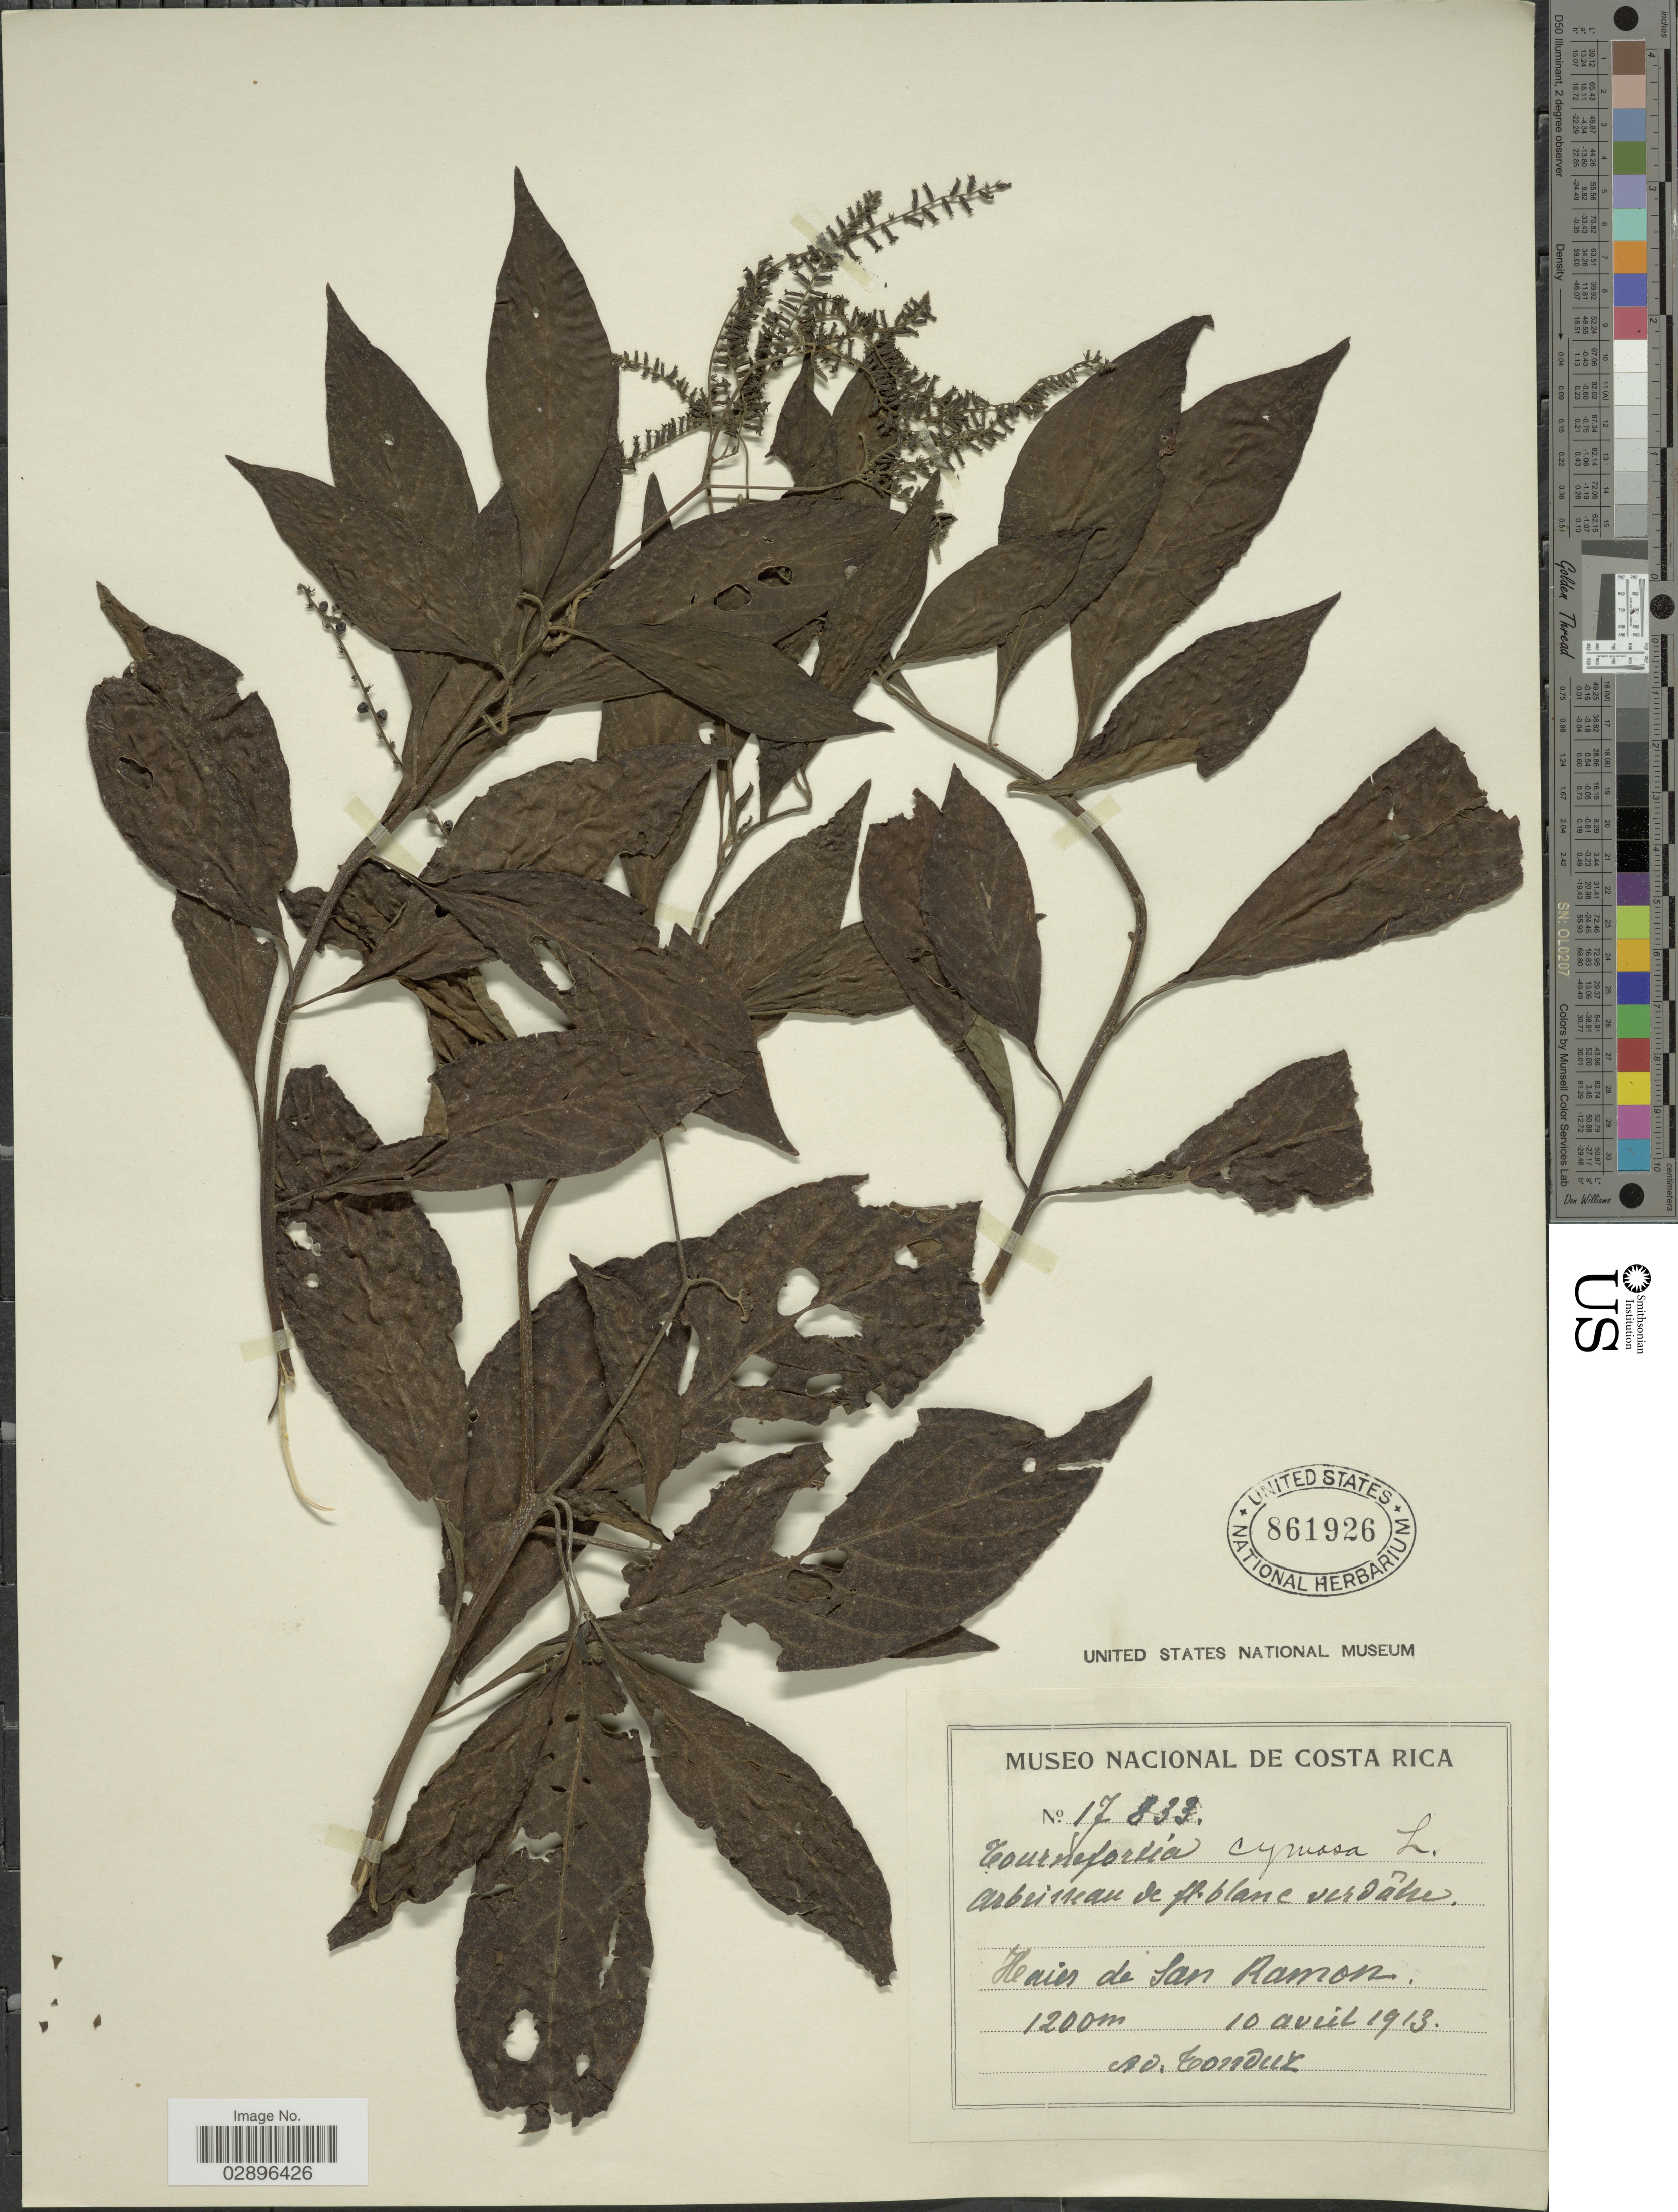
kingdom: Plantae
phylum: Tracheophyta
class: Magnoliopsida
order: Boraginales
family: Heliotropiaceae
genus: Tournefortia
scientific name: Tournefortia glabra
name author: L.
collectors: A. Tonduz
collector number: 17833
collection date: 1913-04-10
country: Costa Rica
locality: Haies de San Ramon.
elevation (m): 1200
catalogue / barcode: US 861926